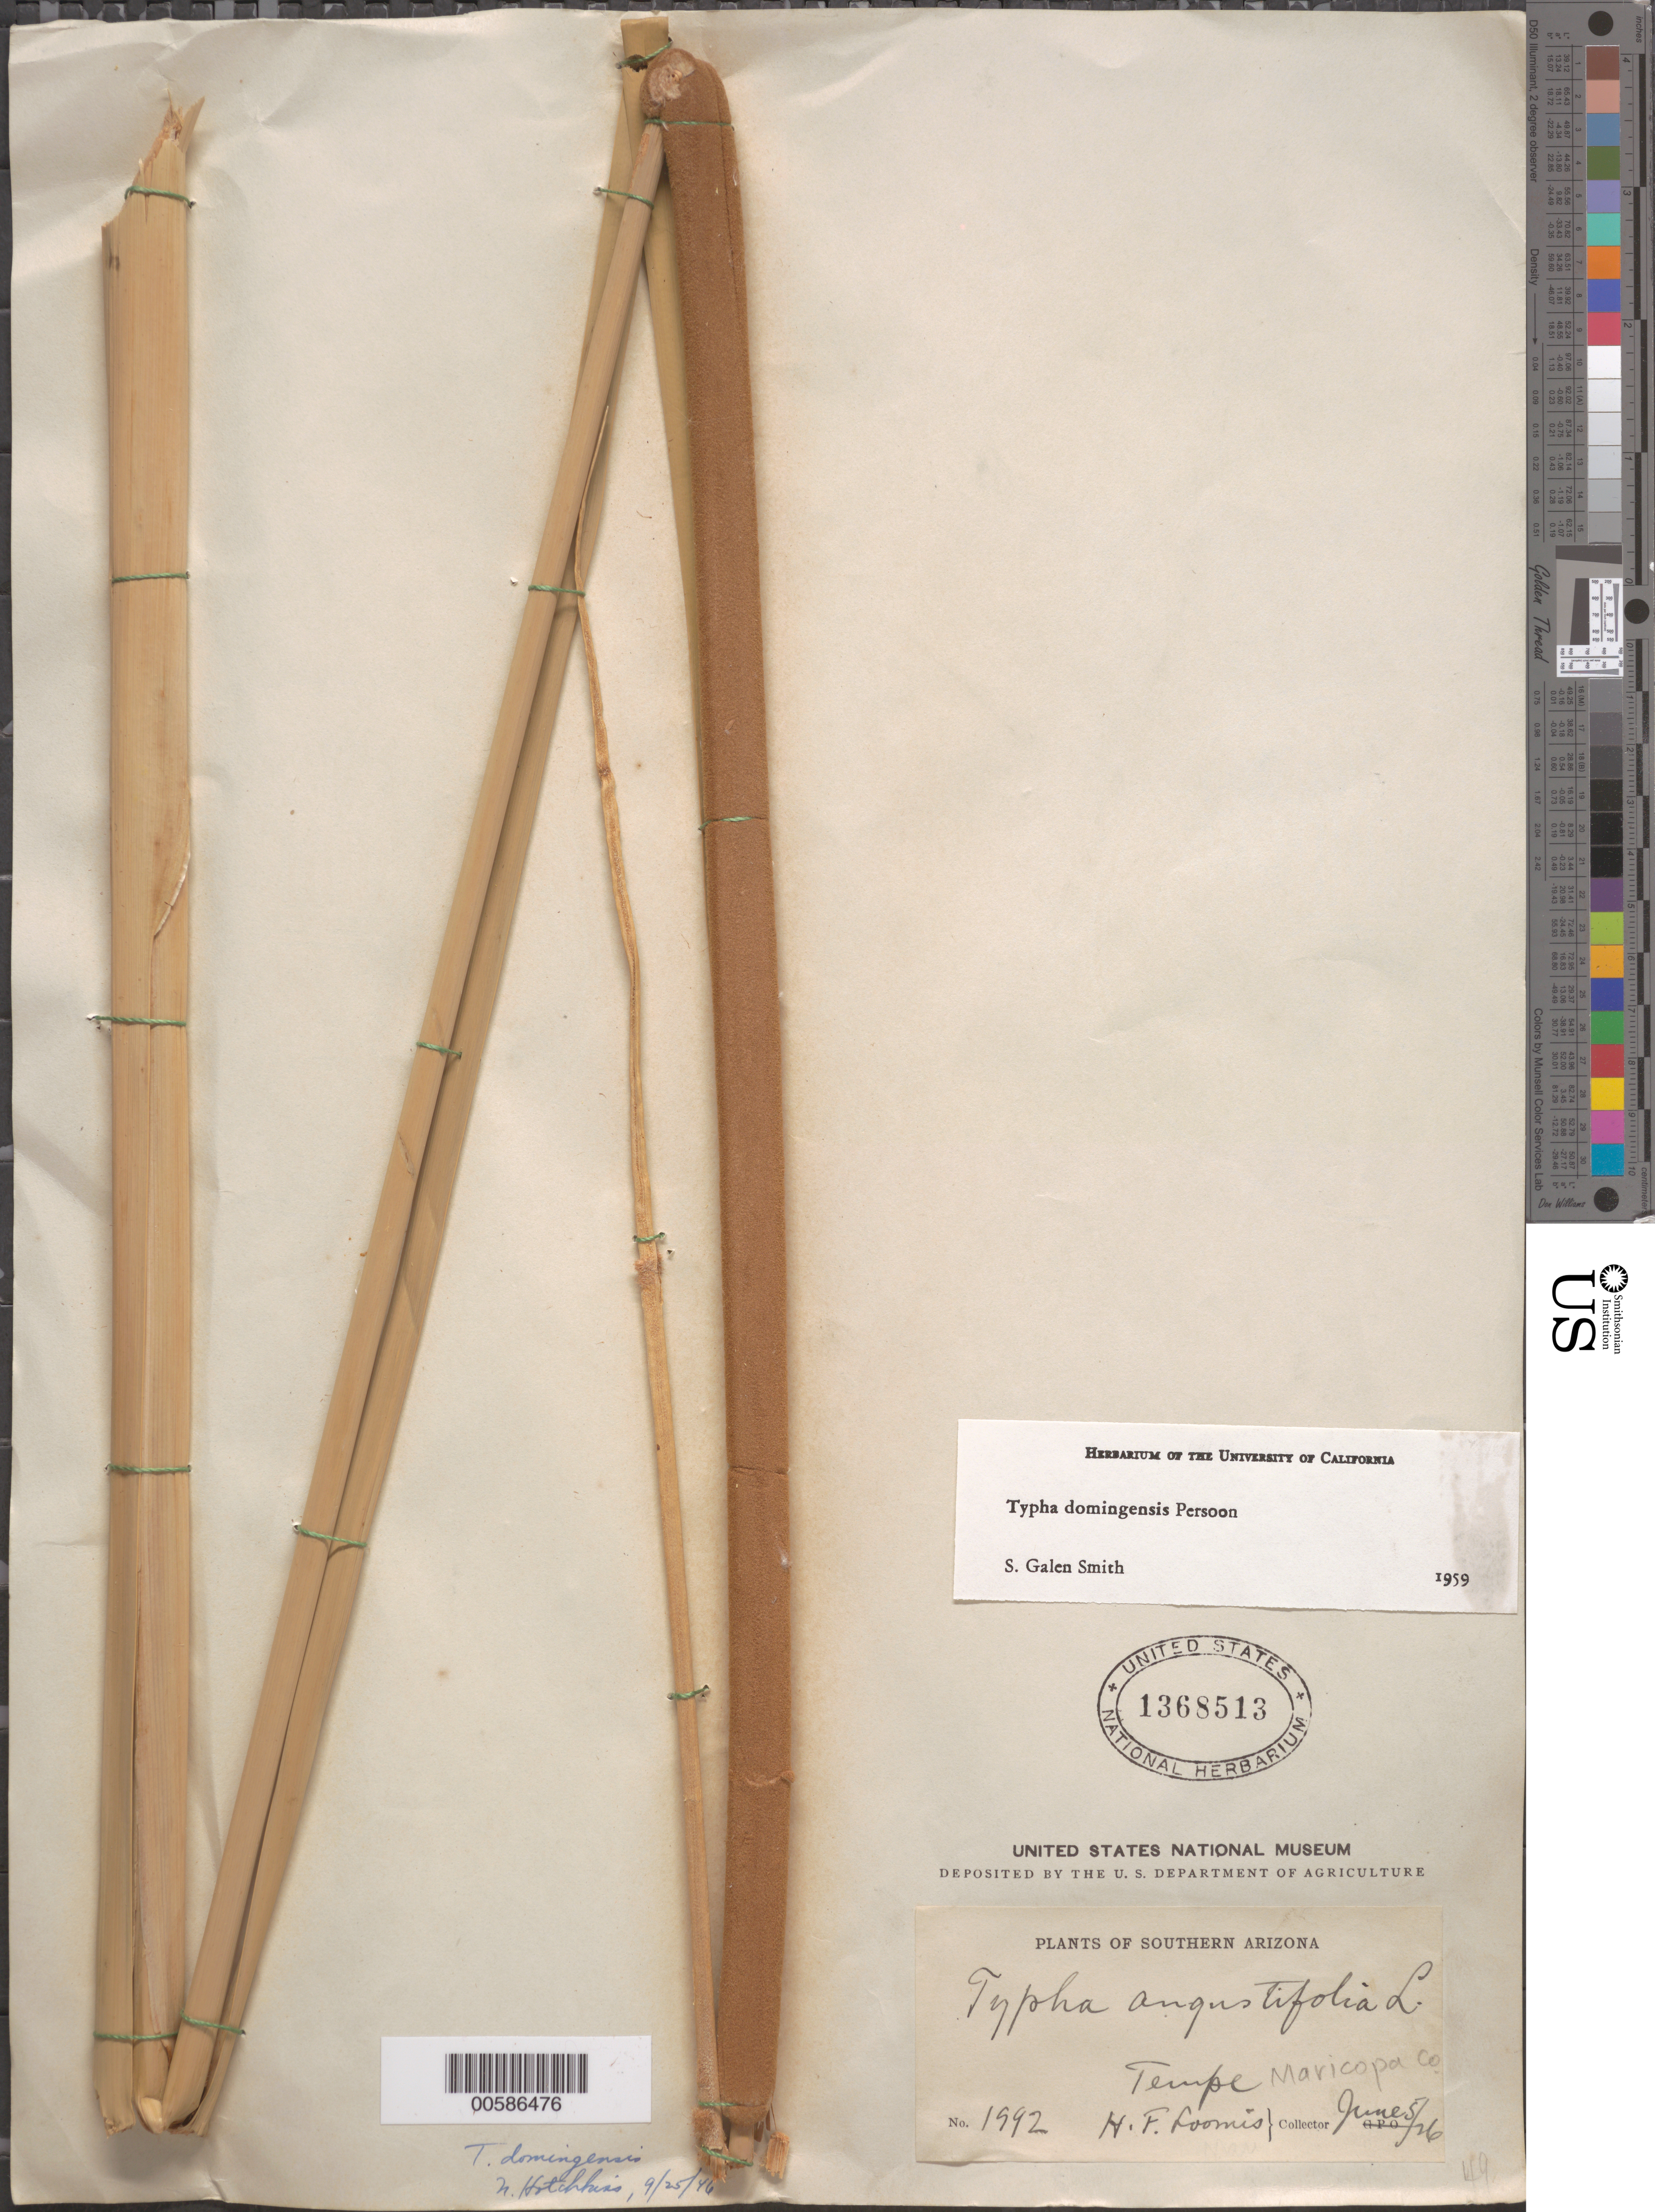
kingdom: Plantae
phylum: Tracheophyta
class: Liliopsida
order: Poales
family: Typhaceae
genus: Typha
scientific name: Typha domingensis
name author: Pers.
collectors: H. F. Loomis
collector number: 1992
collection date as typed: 05 Jun 1926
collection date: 1926-06-05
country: United States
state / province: Arizona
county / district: Maricopa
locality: Tempe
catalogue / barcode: US 1368513